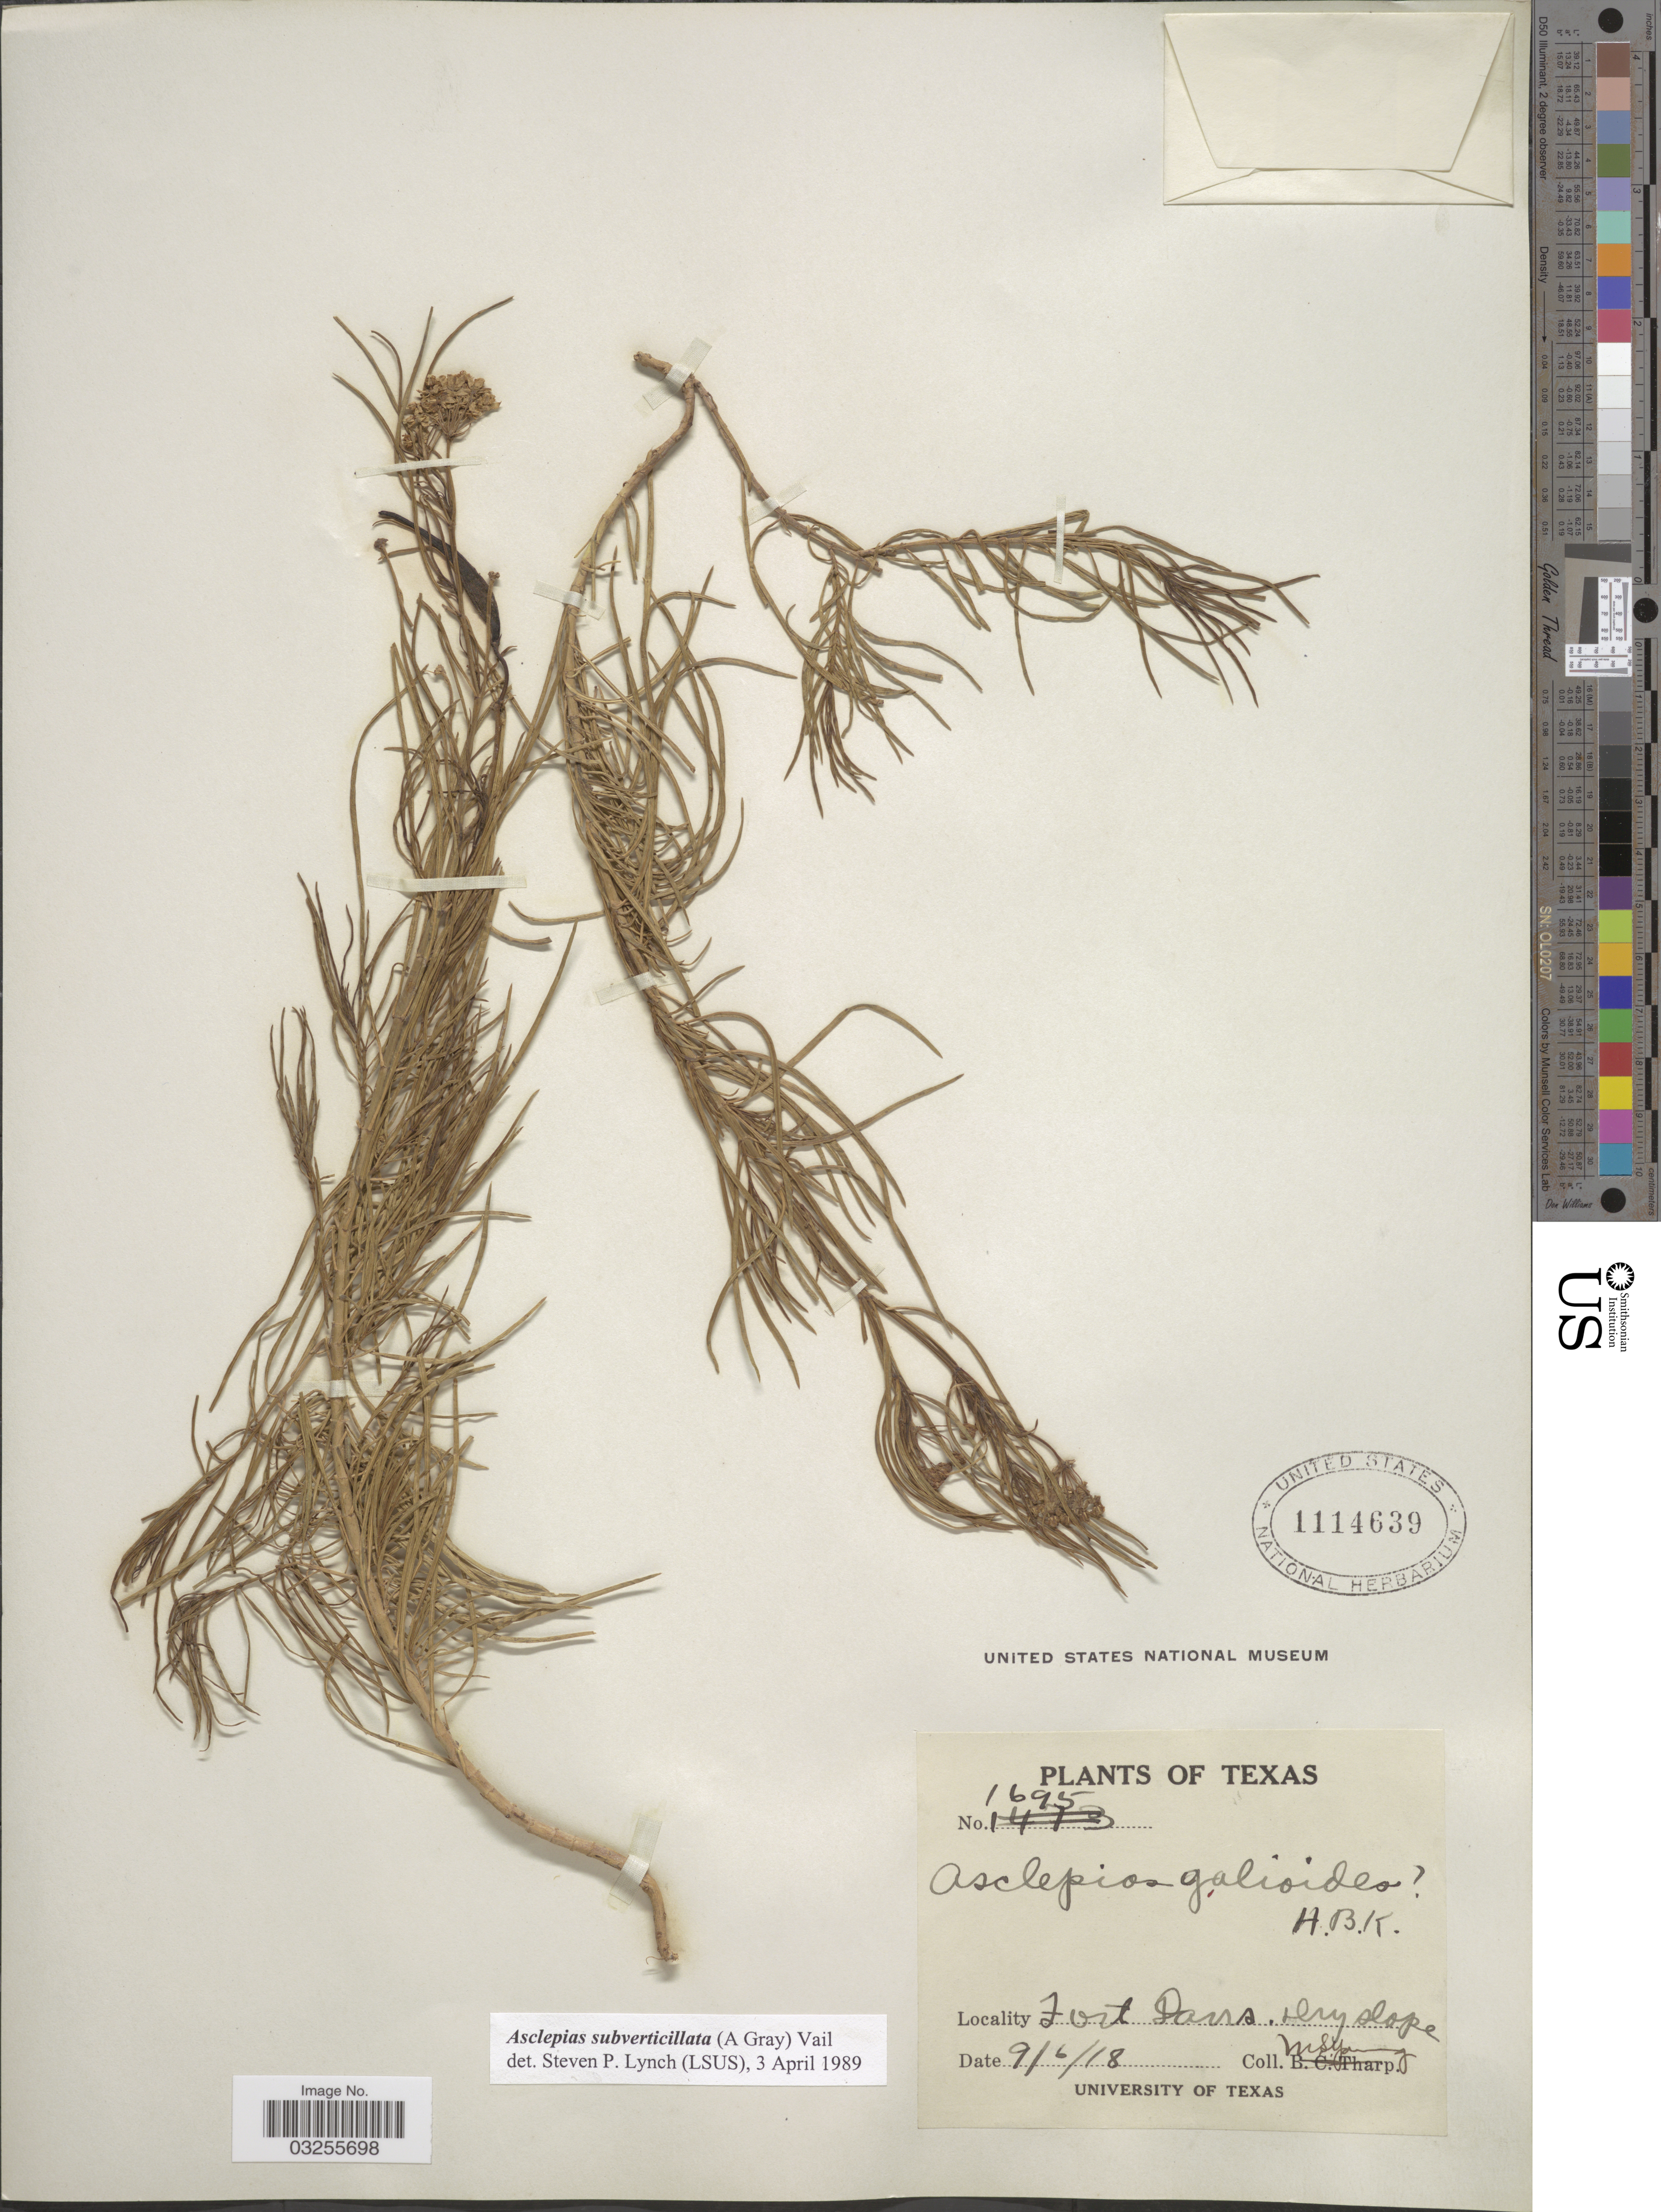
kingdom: Plantae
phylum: Tracheophyta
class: Magnoliopsida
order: Gentianales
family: Apocynaceae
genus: Asclepias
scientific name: Asclepias subverticillata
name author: (A. Gray) Vail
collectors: M. Young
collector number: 1695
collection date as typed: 9/6/18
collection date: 1918-09-06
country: United States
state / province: New Mexico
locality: Fort Davis. Dry slope.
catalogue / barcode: US 1114639